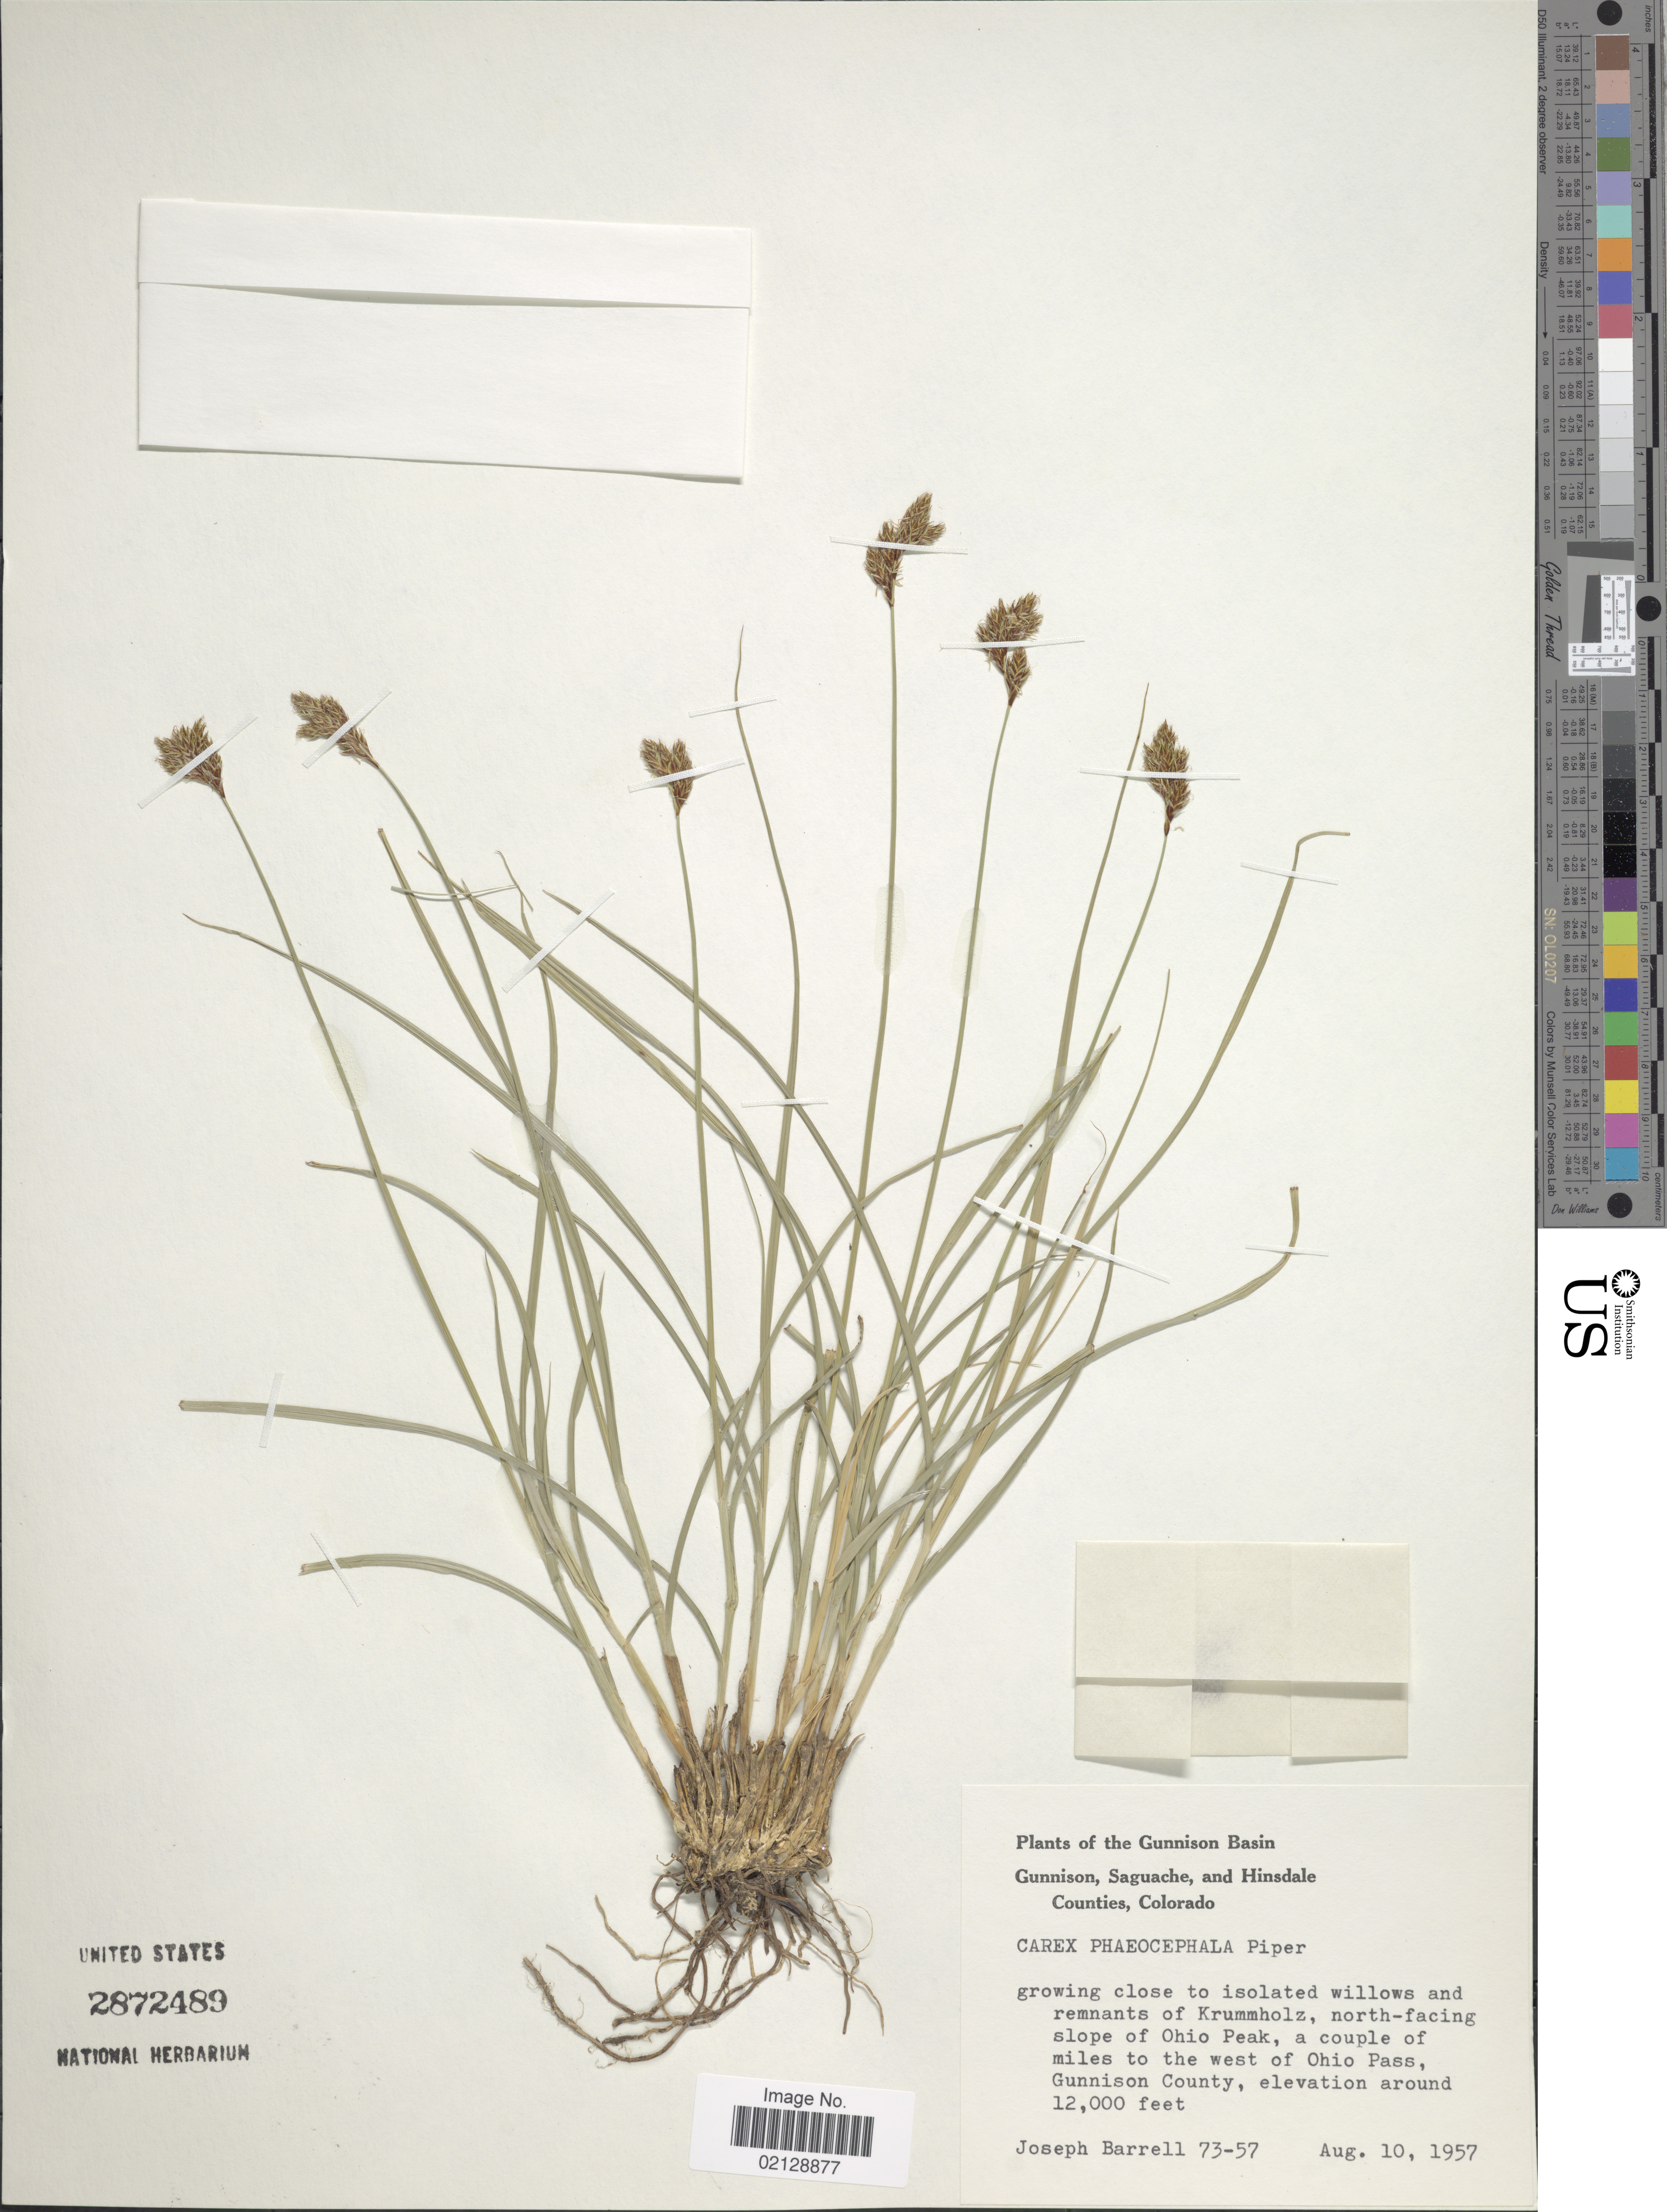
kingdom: Plantae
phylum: Tracheophyta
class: Liliopsida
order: Poales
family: Cyperaceae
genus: Carex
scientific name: Carex phaeocephala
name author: Piper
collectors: J. Barrell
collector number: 73-57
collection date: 1957-08-10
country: United States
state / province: Colorado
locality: The Gunnison Basin, Gunnison, Saguache, and Hinsdale Counties, Colorado, North-facing slope of Ohio Peak, a couple of miles to the west of Ohio Pass, Gunnison County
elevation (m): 3658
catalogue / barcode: US 2872489